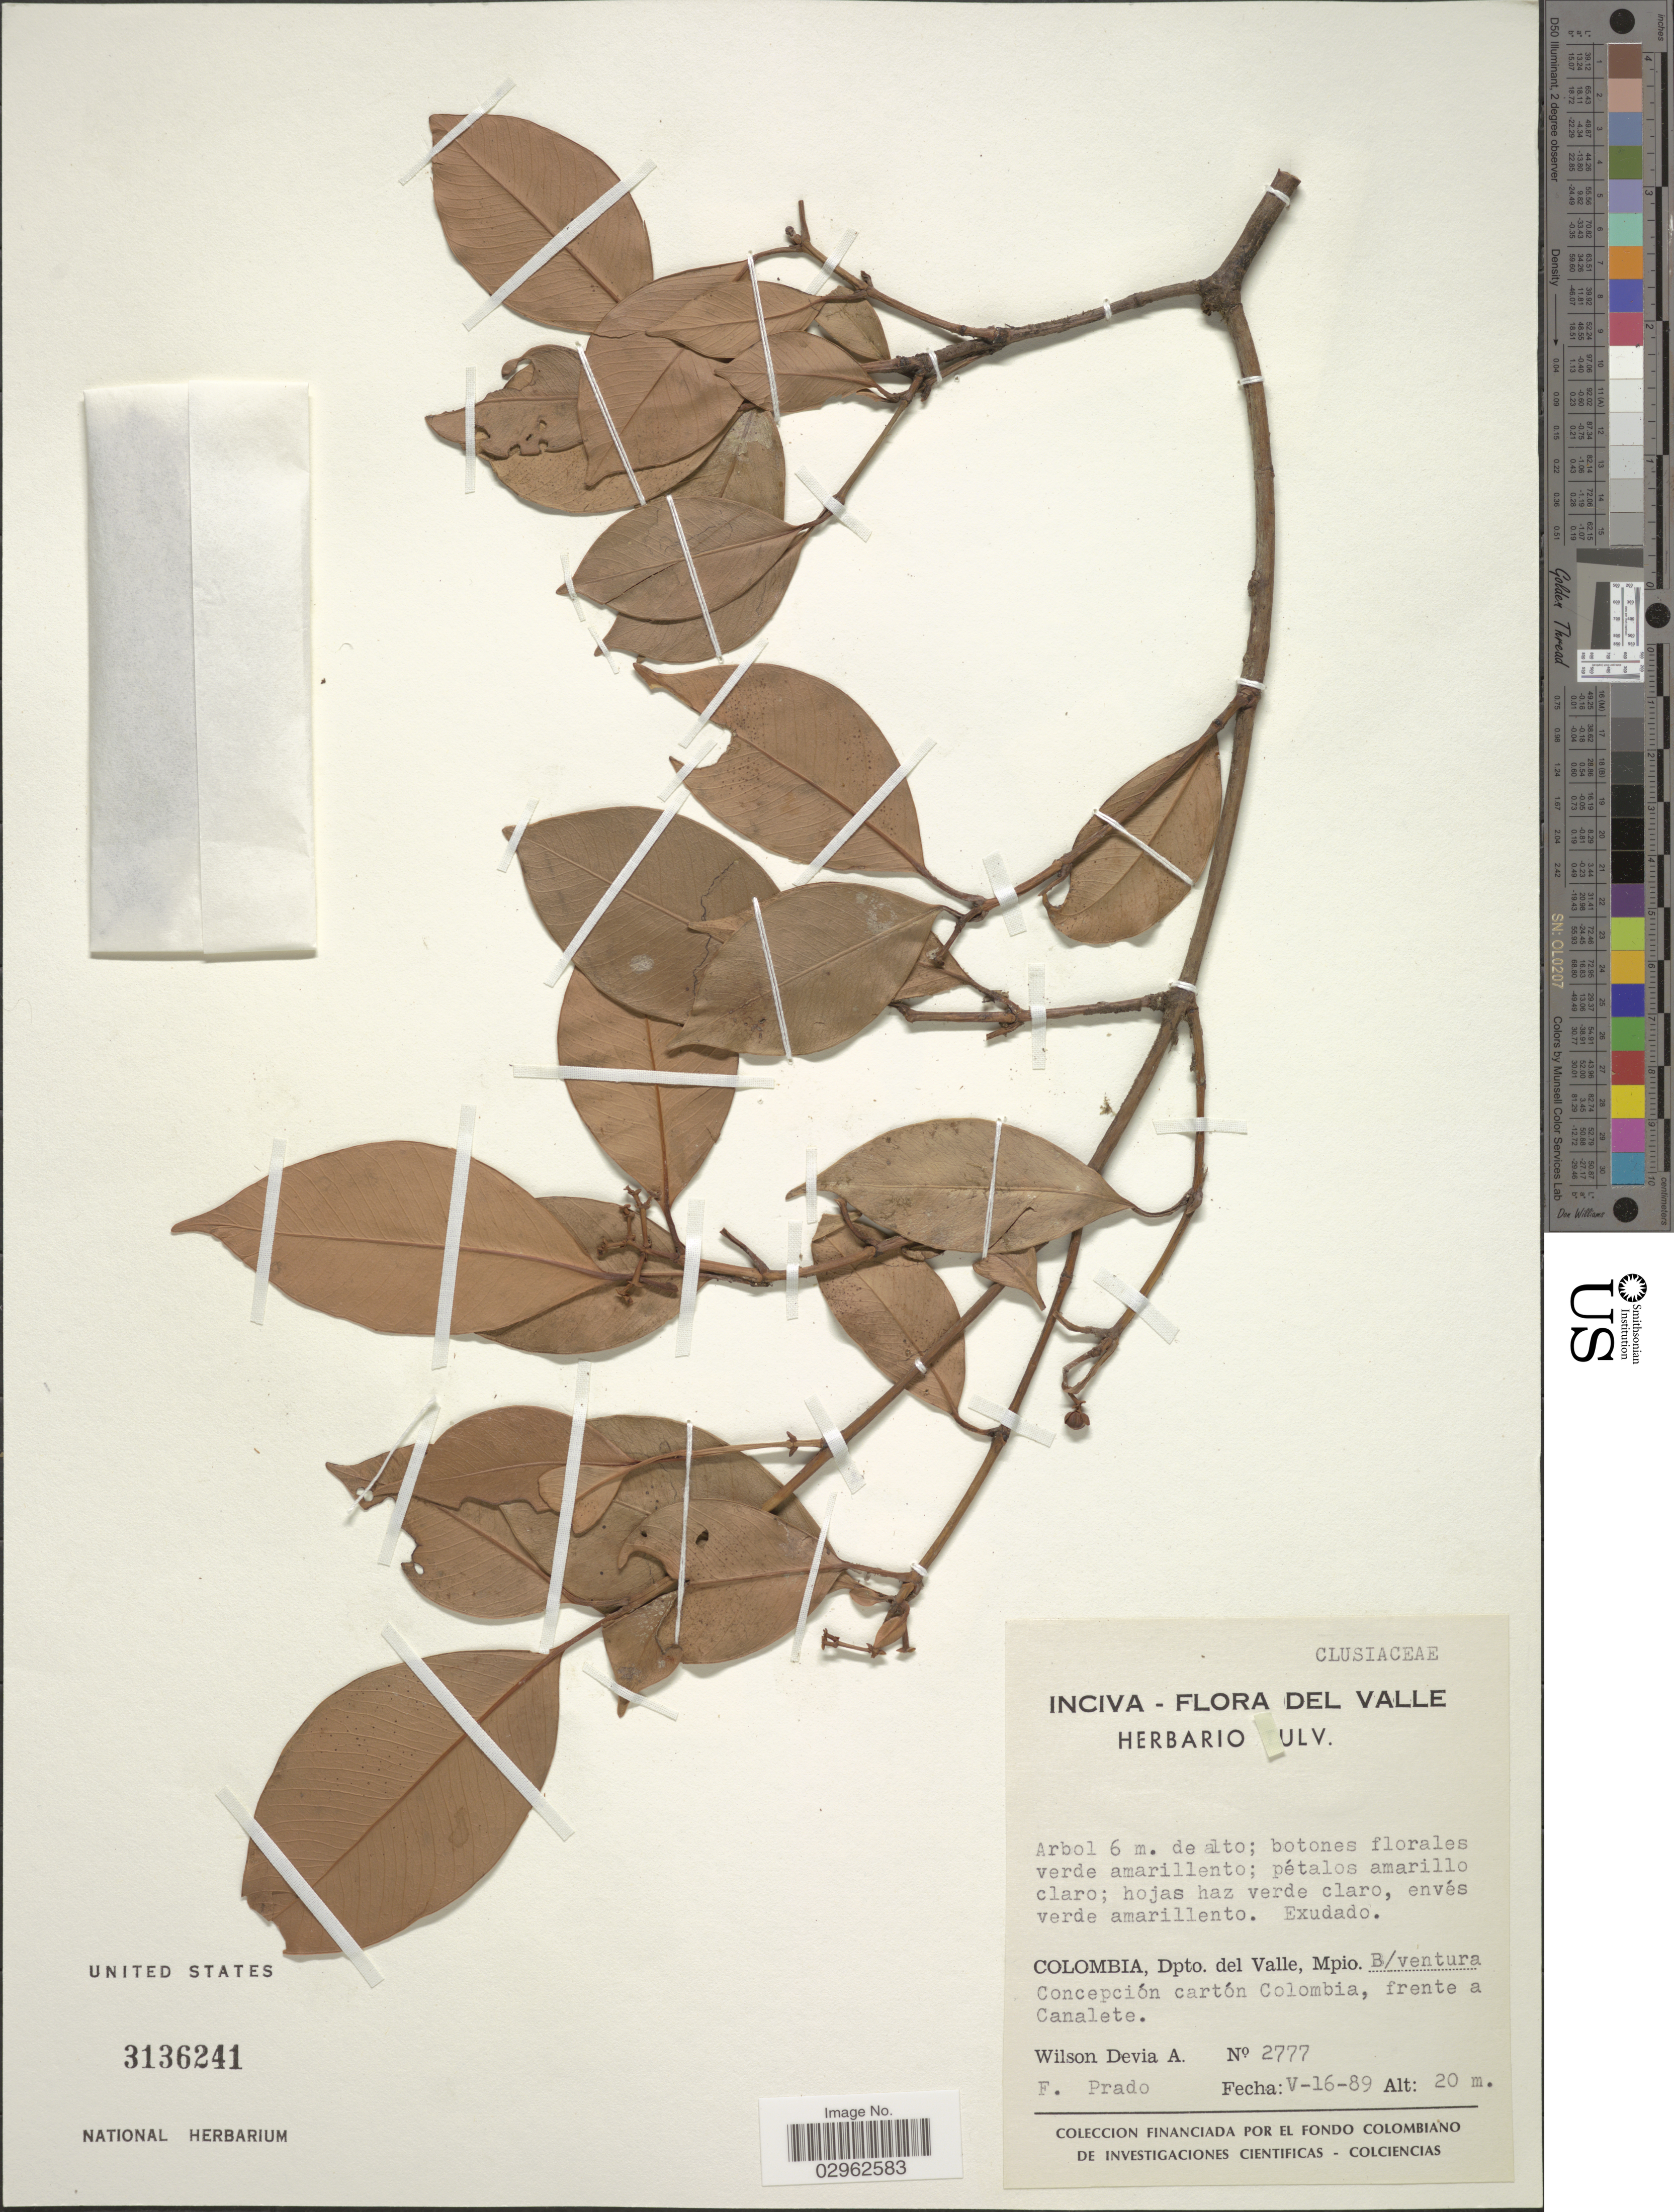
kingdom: Plantae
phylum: Tracheophyta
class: Magnoliopsida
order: Malpighiales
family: Clusiaceae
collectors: W. Devia A. & F. Prado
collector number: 2777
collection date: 1989-05-16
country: Colombia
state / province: Valle del Cauca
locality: Dpto. del Valle, Mpio. B/ventura, Concepción cartón Colombia, frente a Canalete.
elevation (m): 20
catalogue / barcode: US 3136241